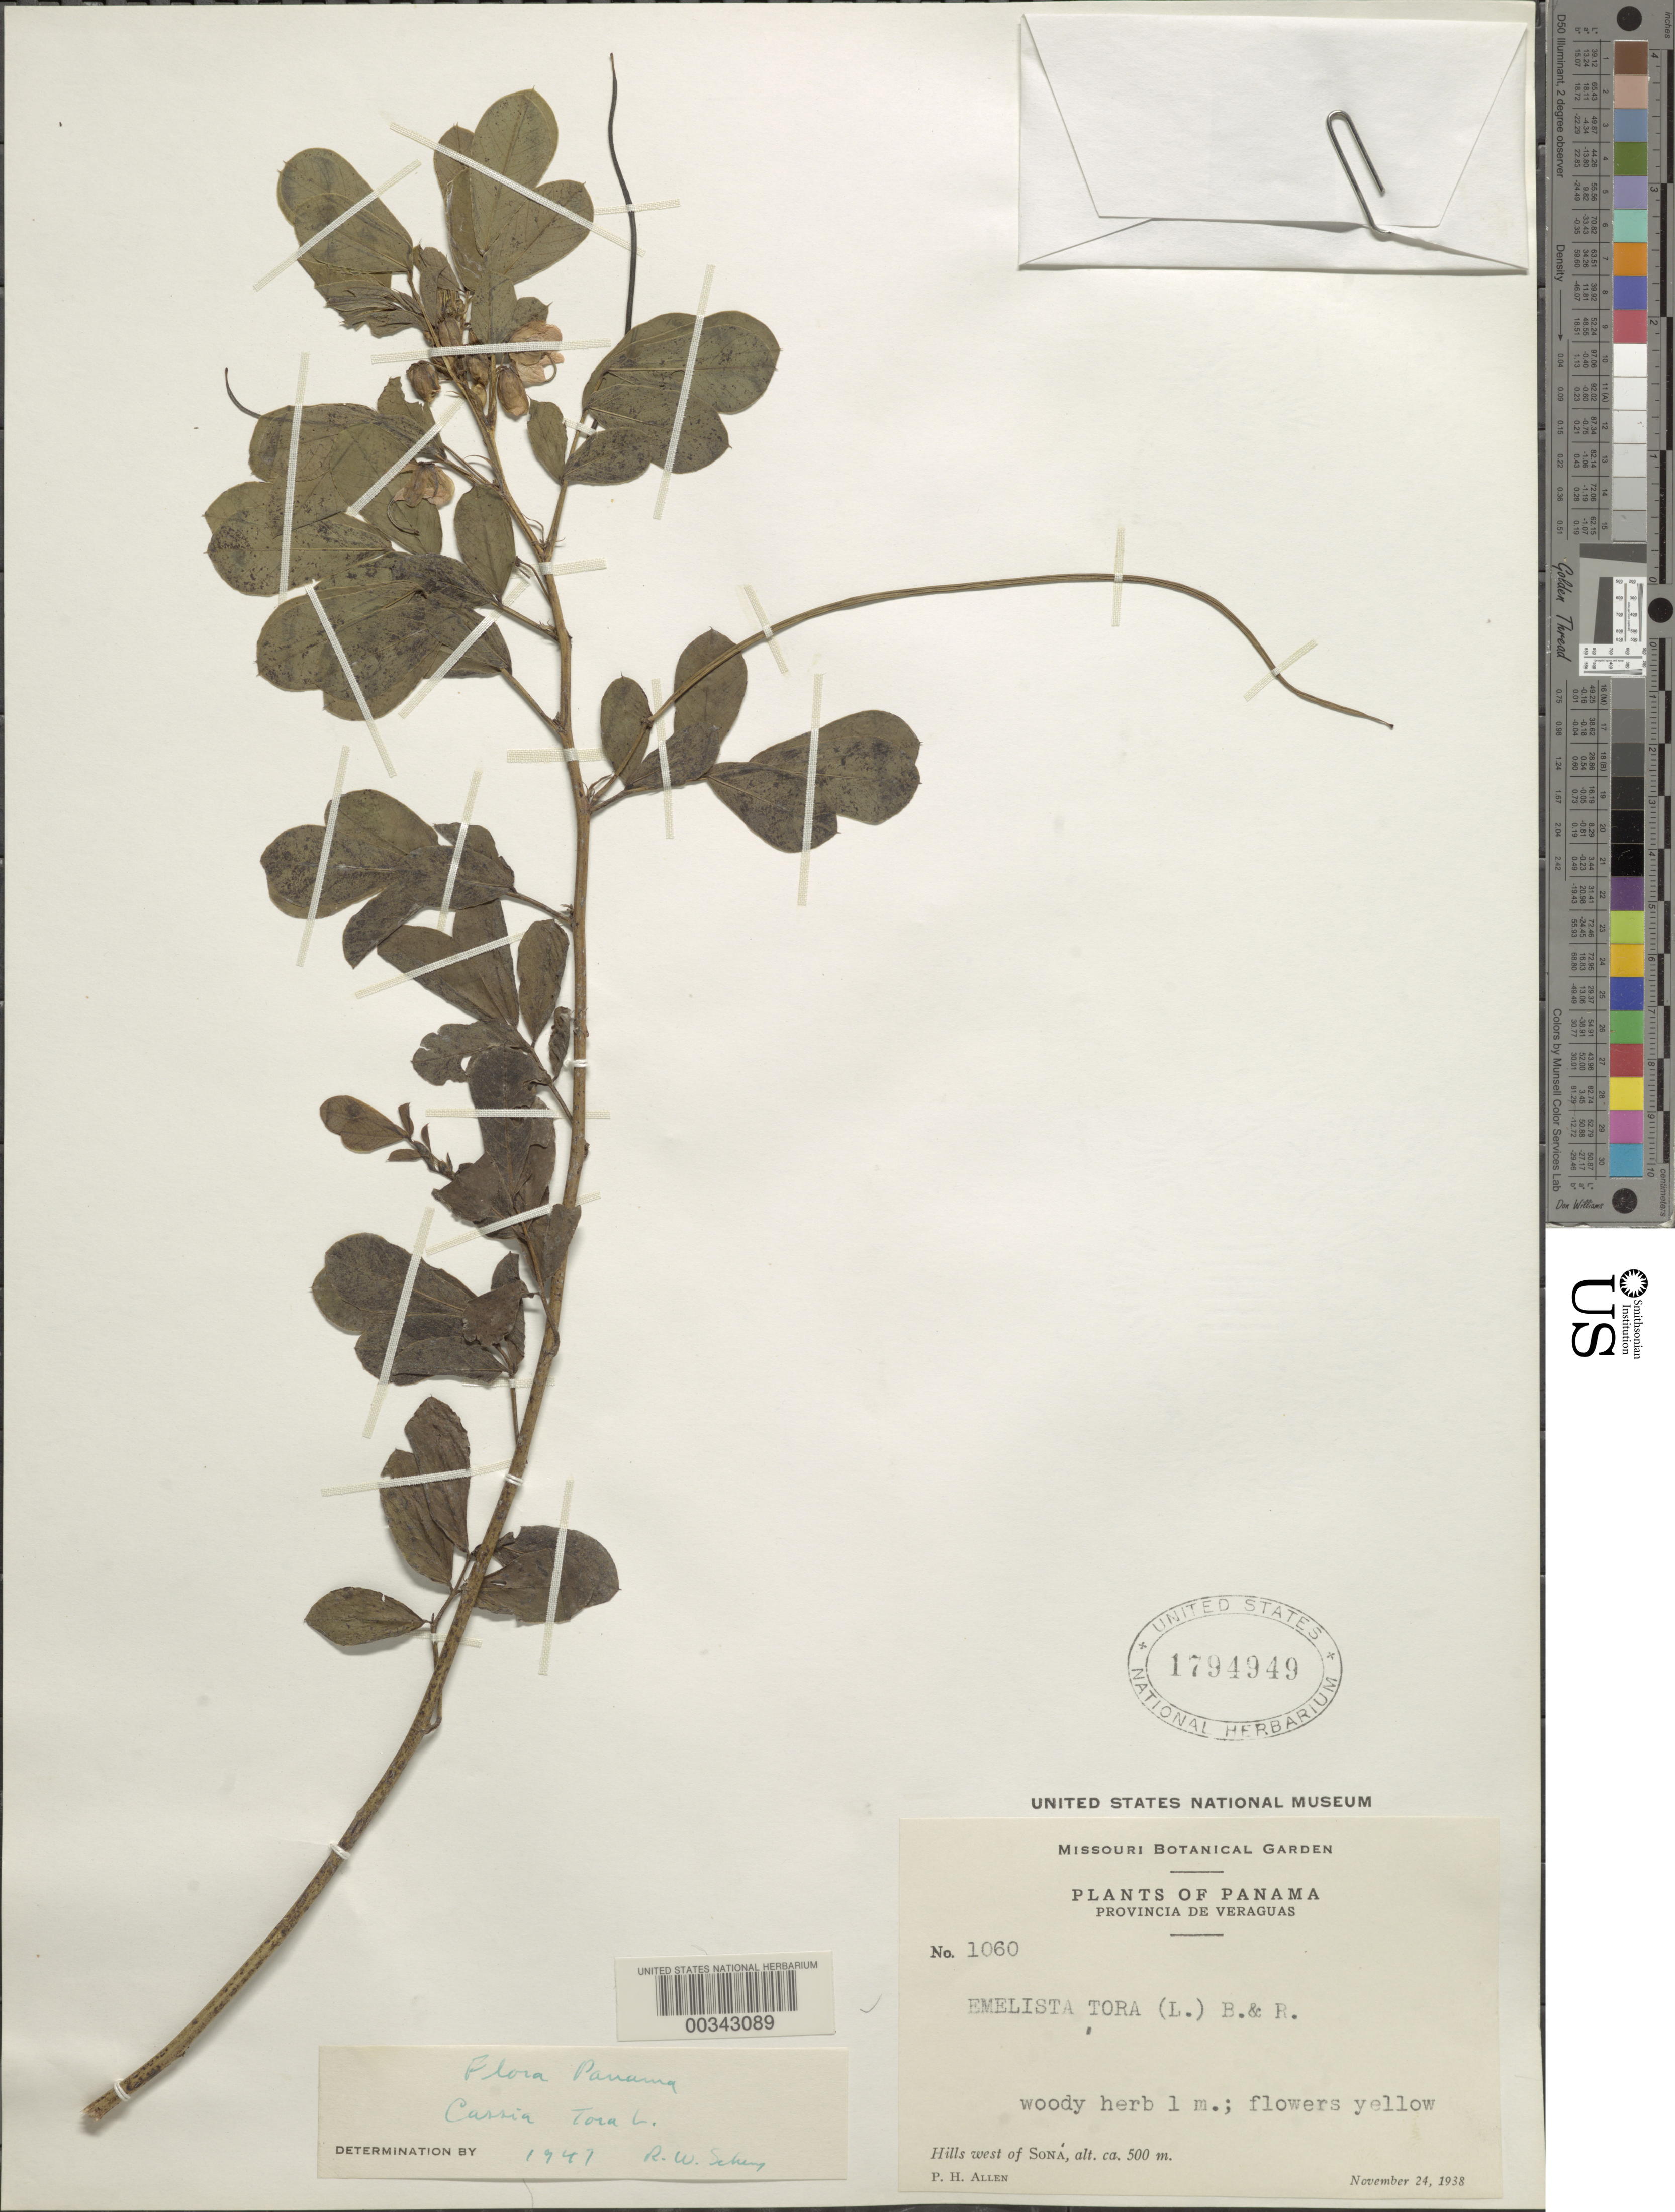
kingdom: Plantae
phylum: Tracheophyta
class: Magnoliopsida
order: Fabales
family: Fabaceae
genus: Senna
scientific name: Senna obtusifolia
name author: (L.) H.S. Irwin & Barneby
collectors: P. H. Allen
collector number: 1060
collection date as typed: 24 Nov 1938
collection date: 1938-11-24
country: Panama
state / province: Veraguas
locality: W of Sona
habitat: Hills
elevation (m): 500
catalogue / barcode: US 1794949